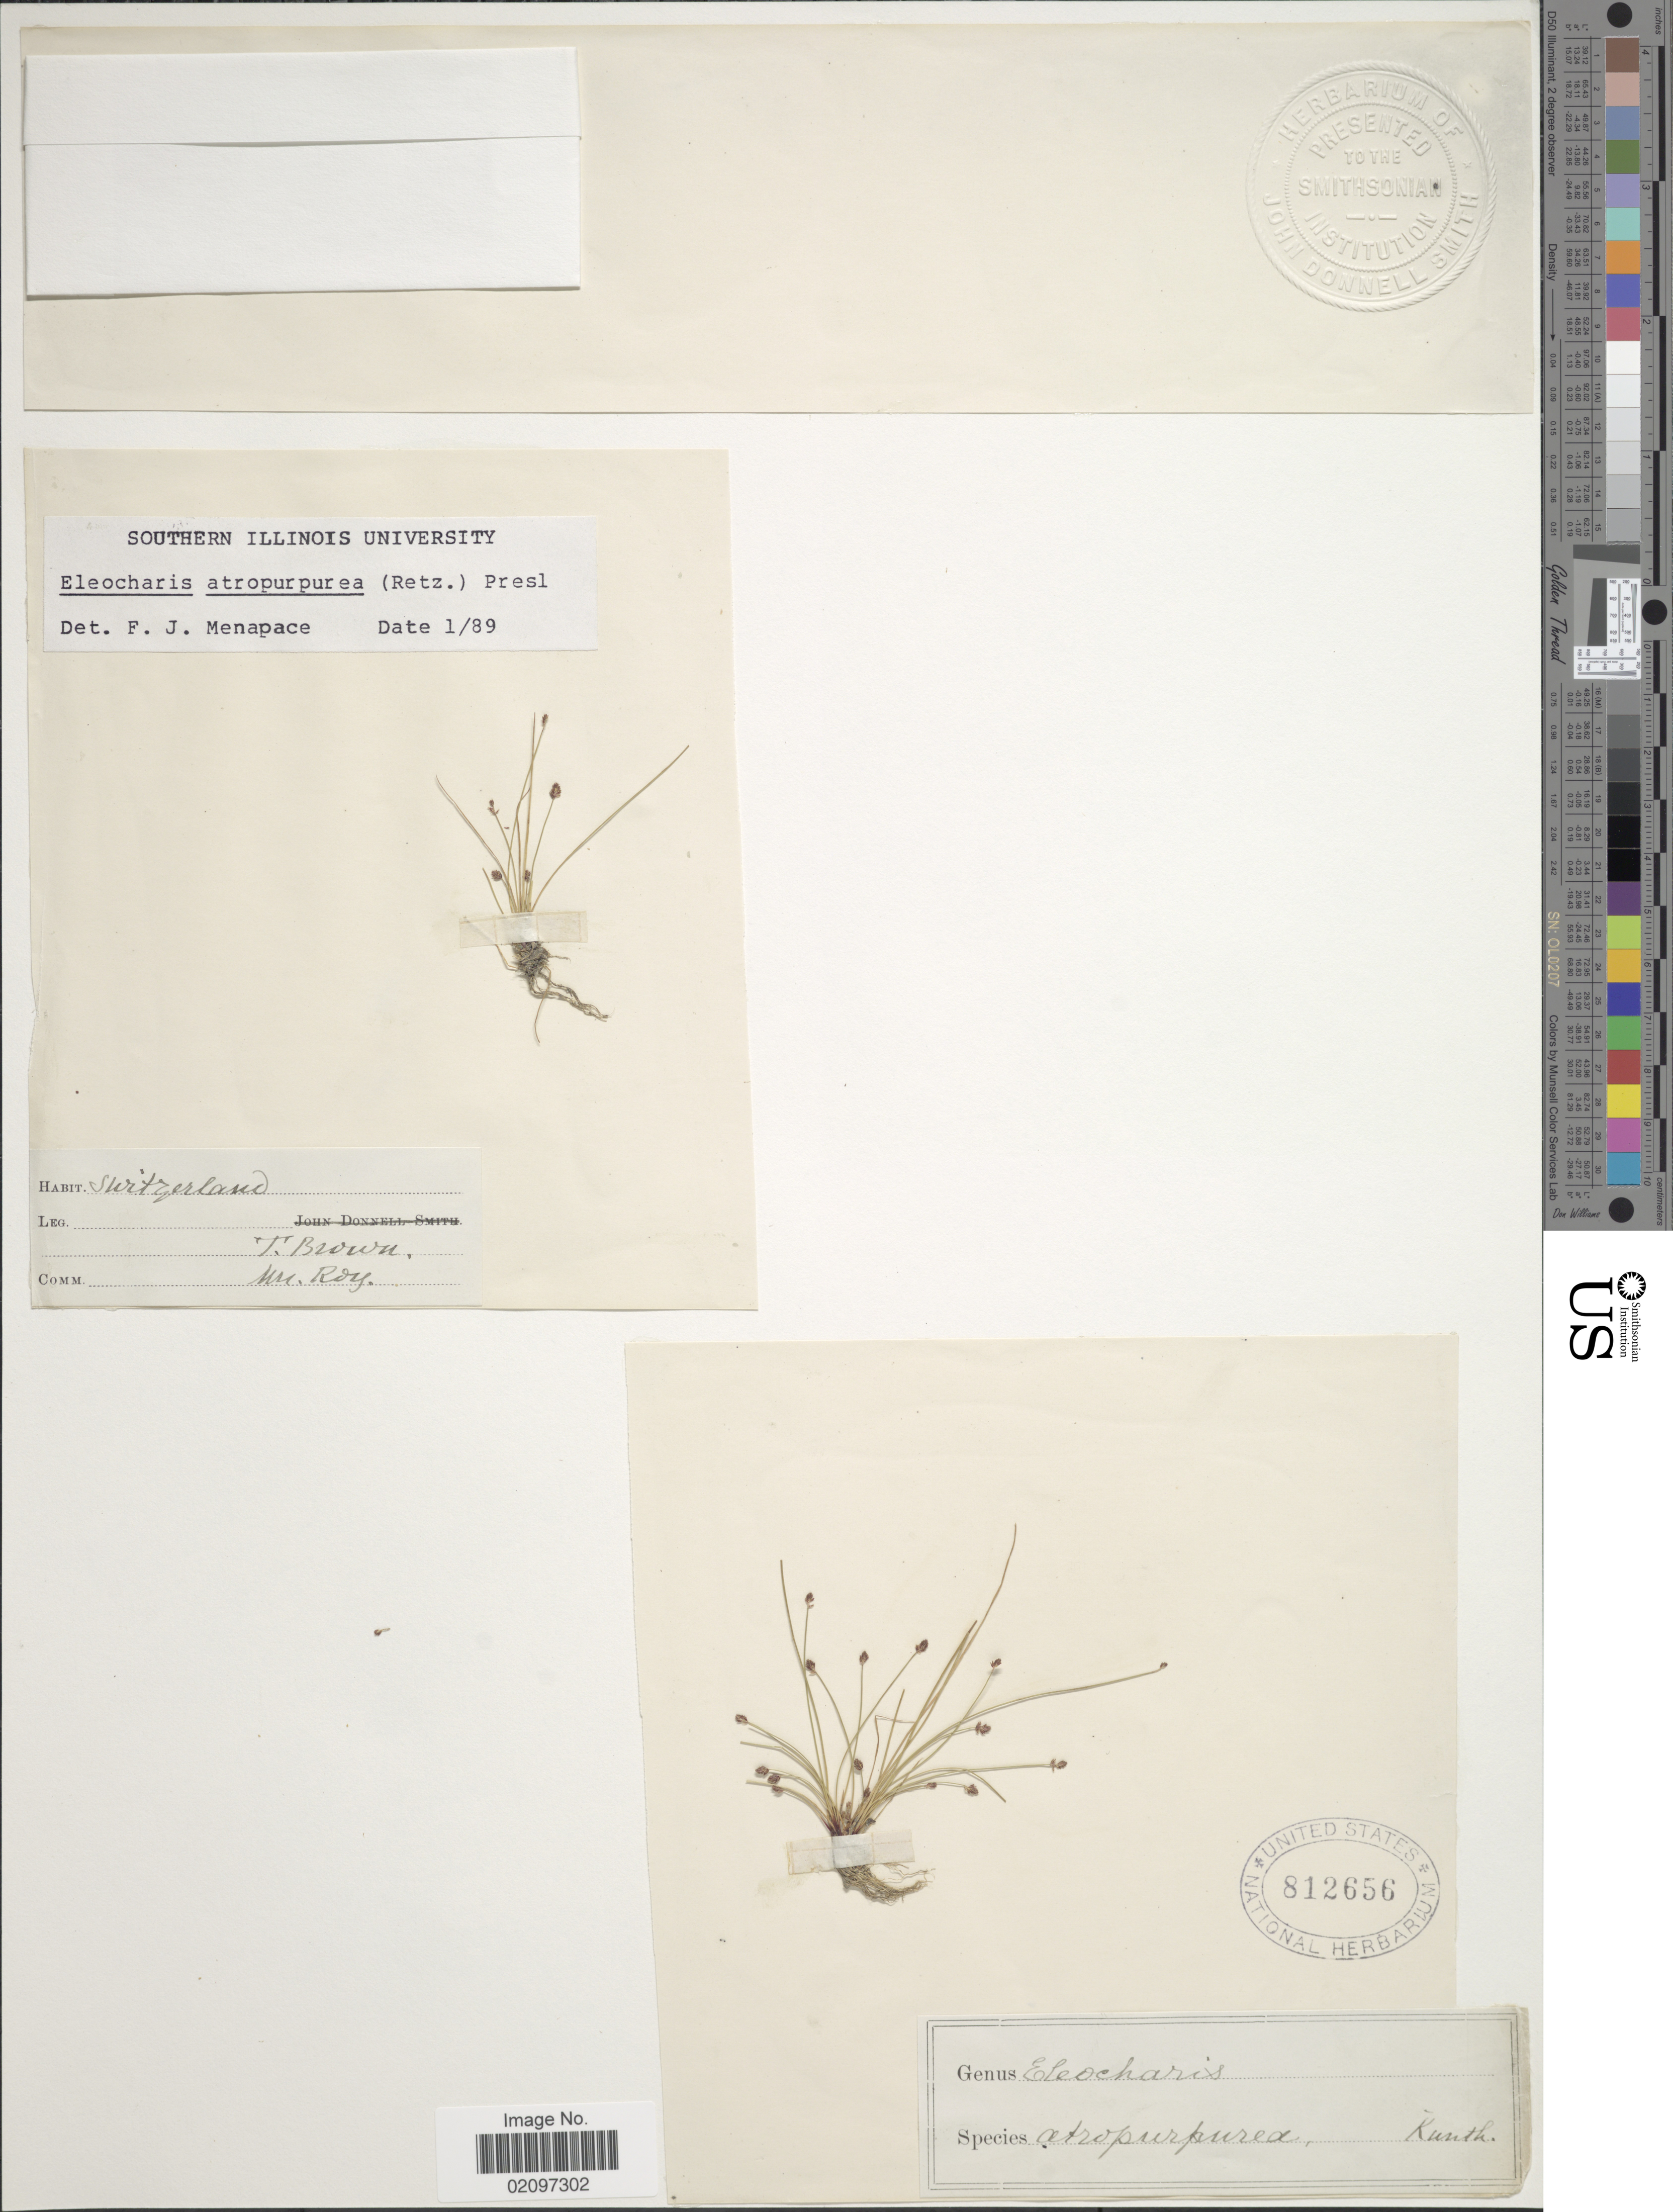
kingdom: Plantae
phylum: Tracheophyta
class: Liliopsida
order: Poales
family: Cyperaceae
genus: Eleocharis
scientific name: Eleocharis atropurpurea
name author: (Retz.) J. Presl & C. Presl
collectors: T. Brown & M. Roy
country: Switzerland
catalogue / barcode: US 812656